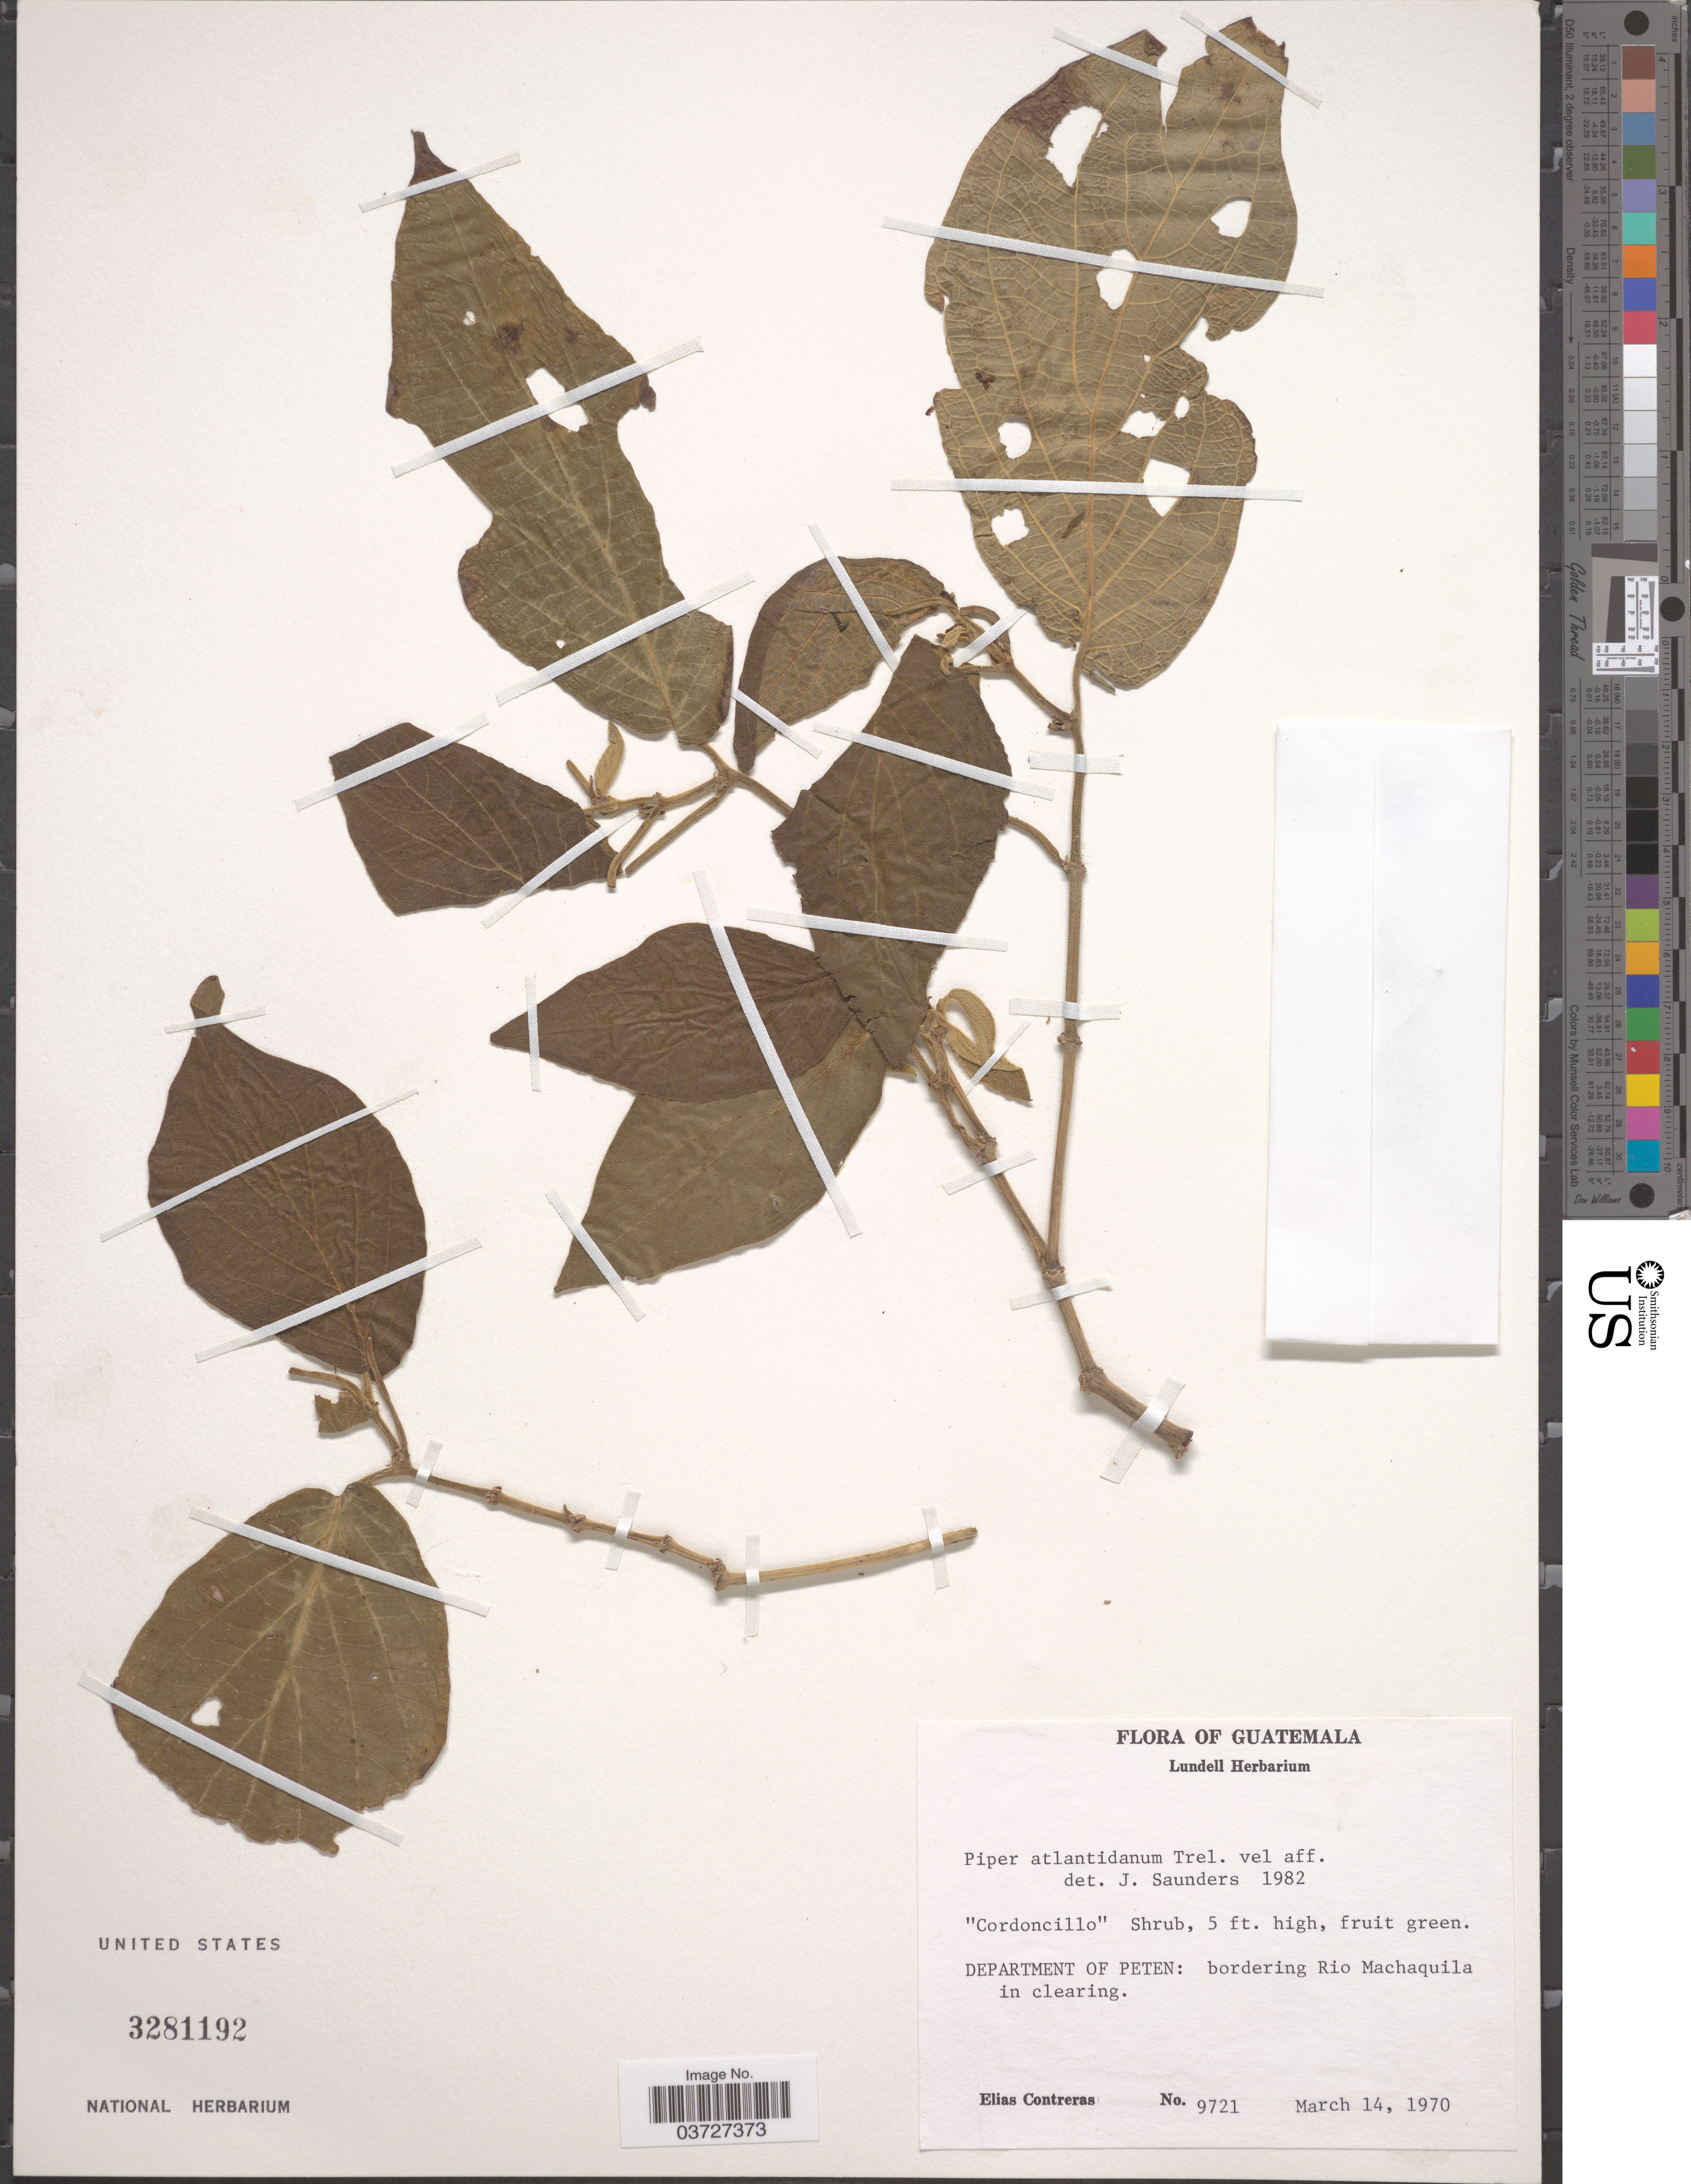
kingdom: Plantae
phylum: Tracheophyta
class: Magnoliopsida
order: Piperales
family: Piperaceae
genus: Piper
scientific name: Piper atlantidanum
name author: Trel.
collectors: E. Contreras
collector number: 9721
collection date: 1970-03-14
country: Guatemala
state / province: El Peten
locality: Department of Peten: bordering Rio Machaquila in clearing.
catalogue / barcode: US 3281192